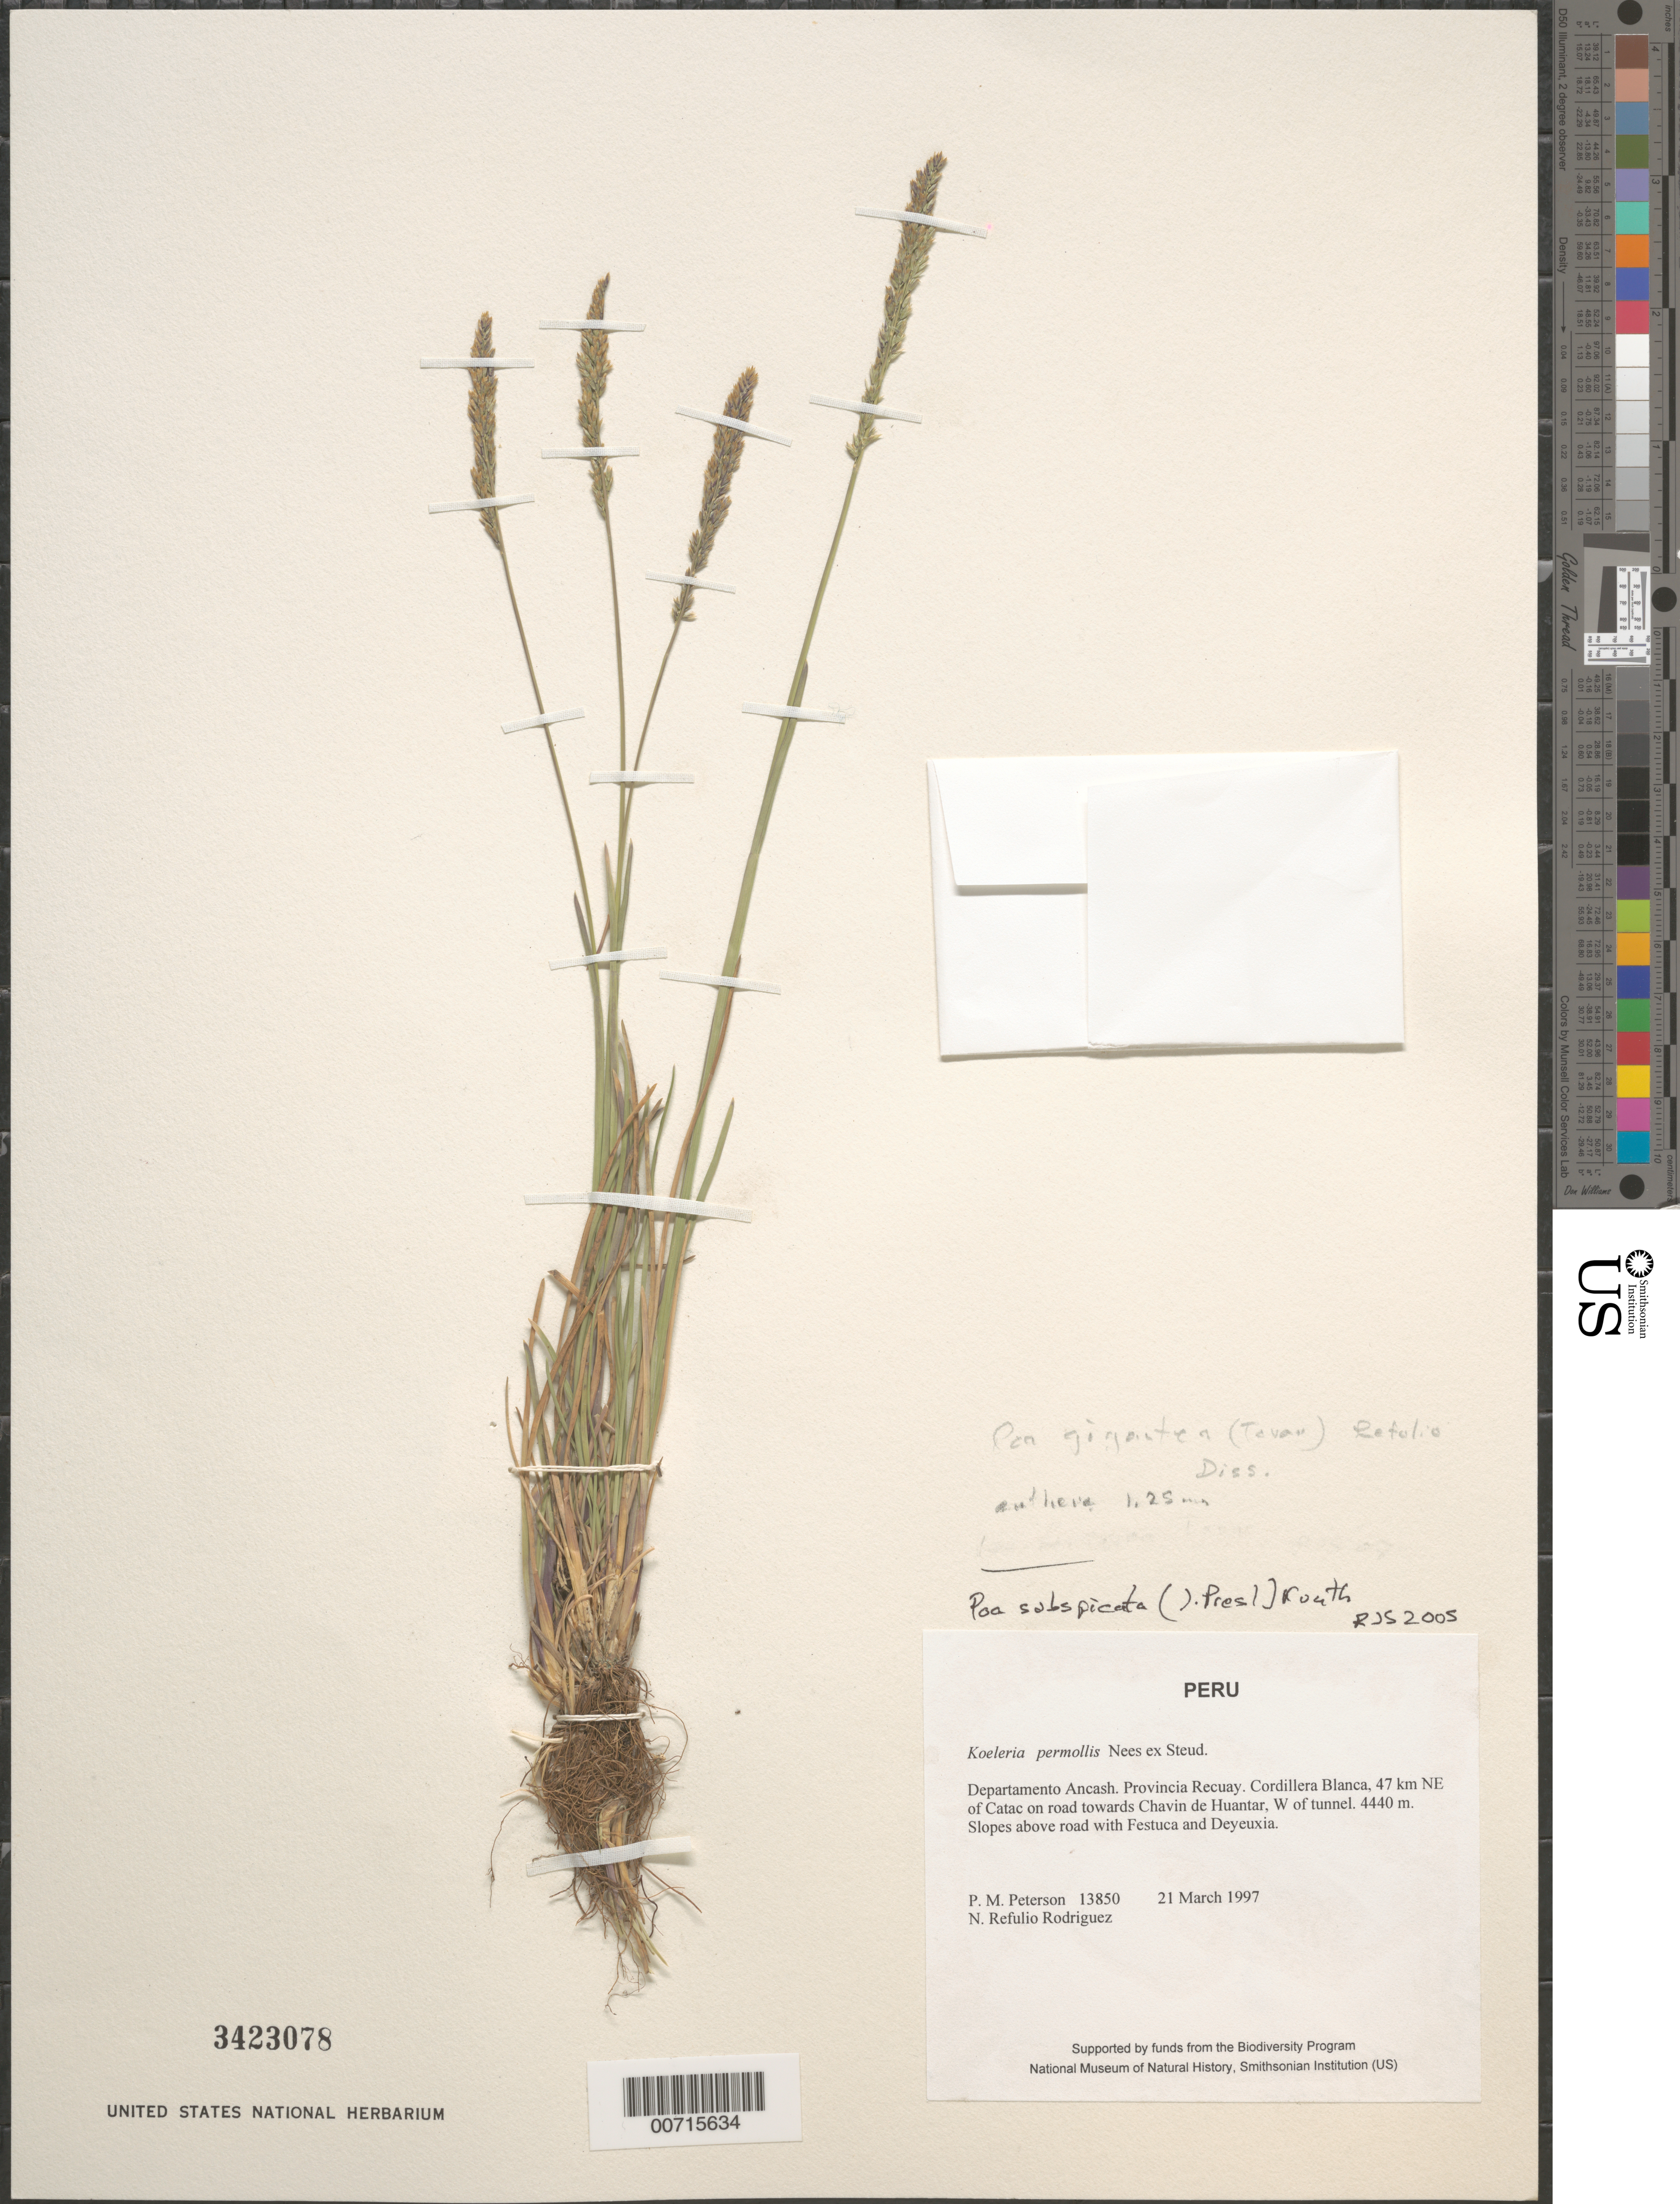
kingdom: Plantae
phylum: Tracheophyta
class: Liliopsida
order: Poales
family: Poaceae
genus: Poa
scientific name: Poa gigantea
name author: (Tovar) Refulio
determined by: Soreng, Robert J., Research Associate (BOT), Smithsonian Institution - National Museum of Natural History (UNITED STATES)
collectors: P. M. Peterson & N. Refulio-Rodríguez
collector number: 13850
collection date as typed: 21 Mar 1997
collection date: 1997-03-21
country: Peru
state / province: Ancash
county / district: Recuay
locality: Cordillera Blanca, 47 km NE of Catac on road towards Chavin de Huantar, W of tunnel.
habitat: Slopes above road with Festuca and Deyeuxia.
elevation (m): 4440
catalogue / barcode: US 3423078